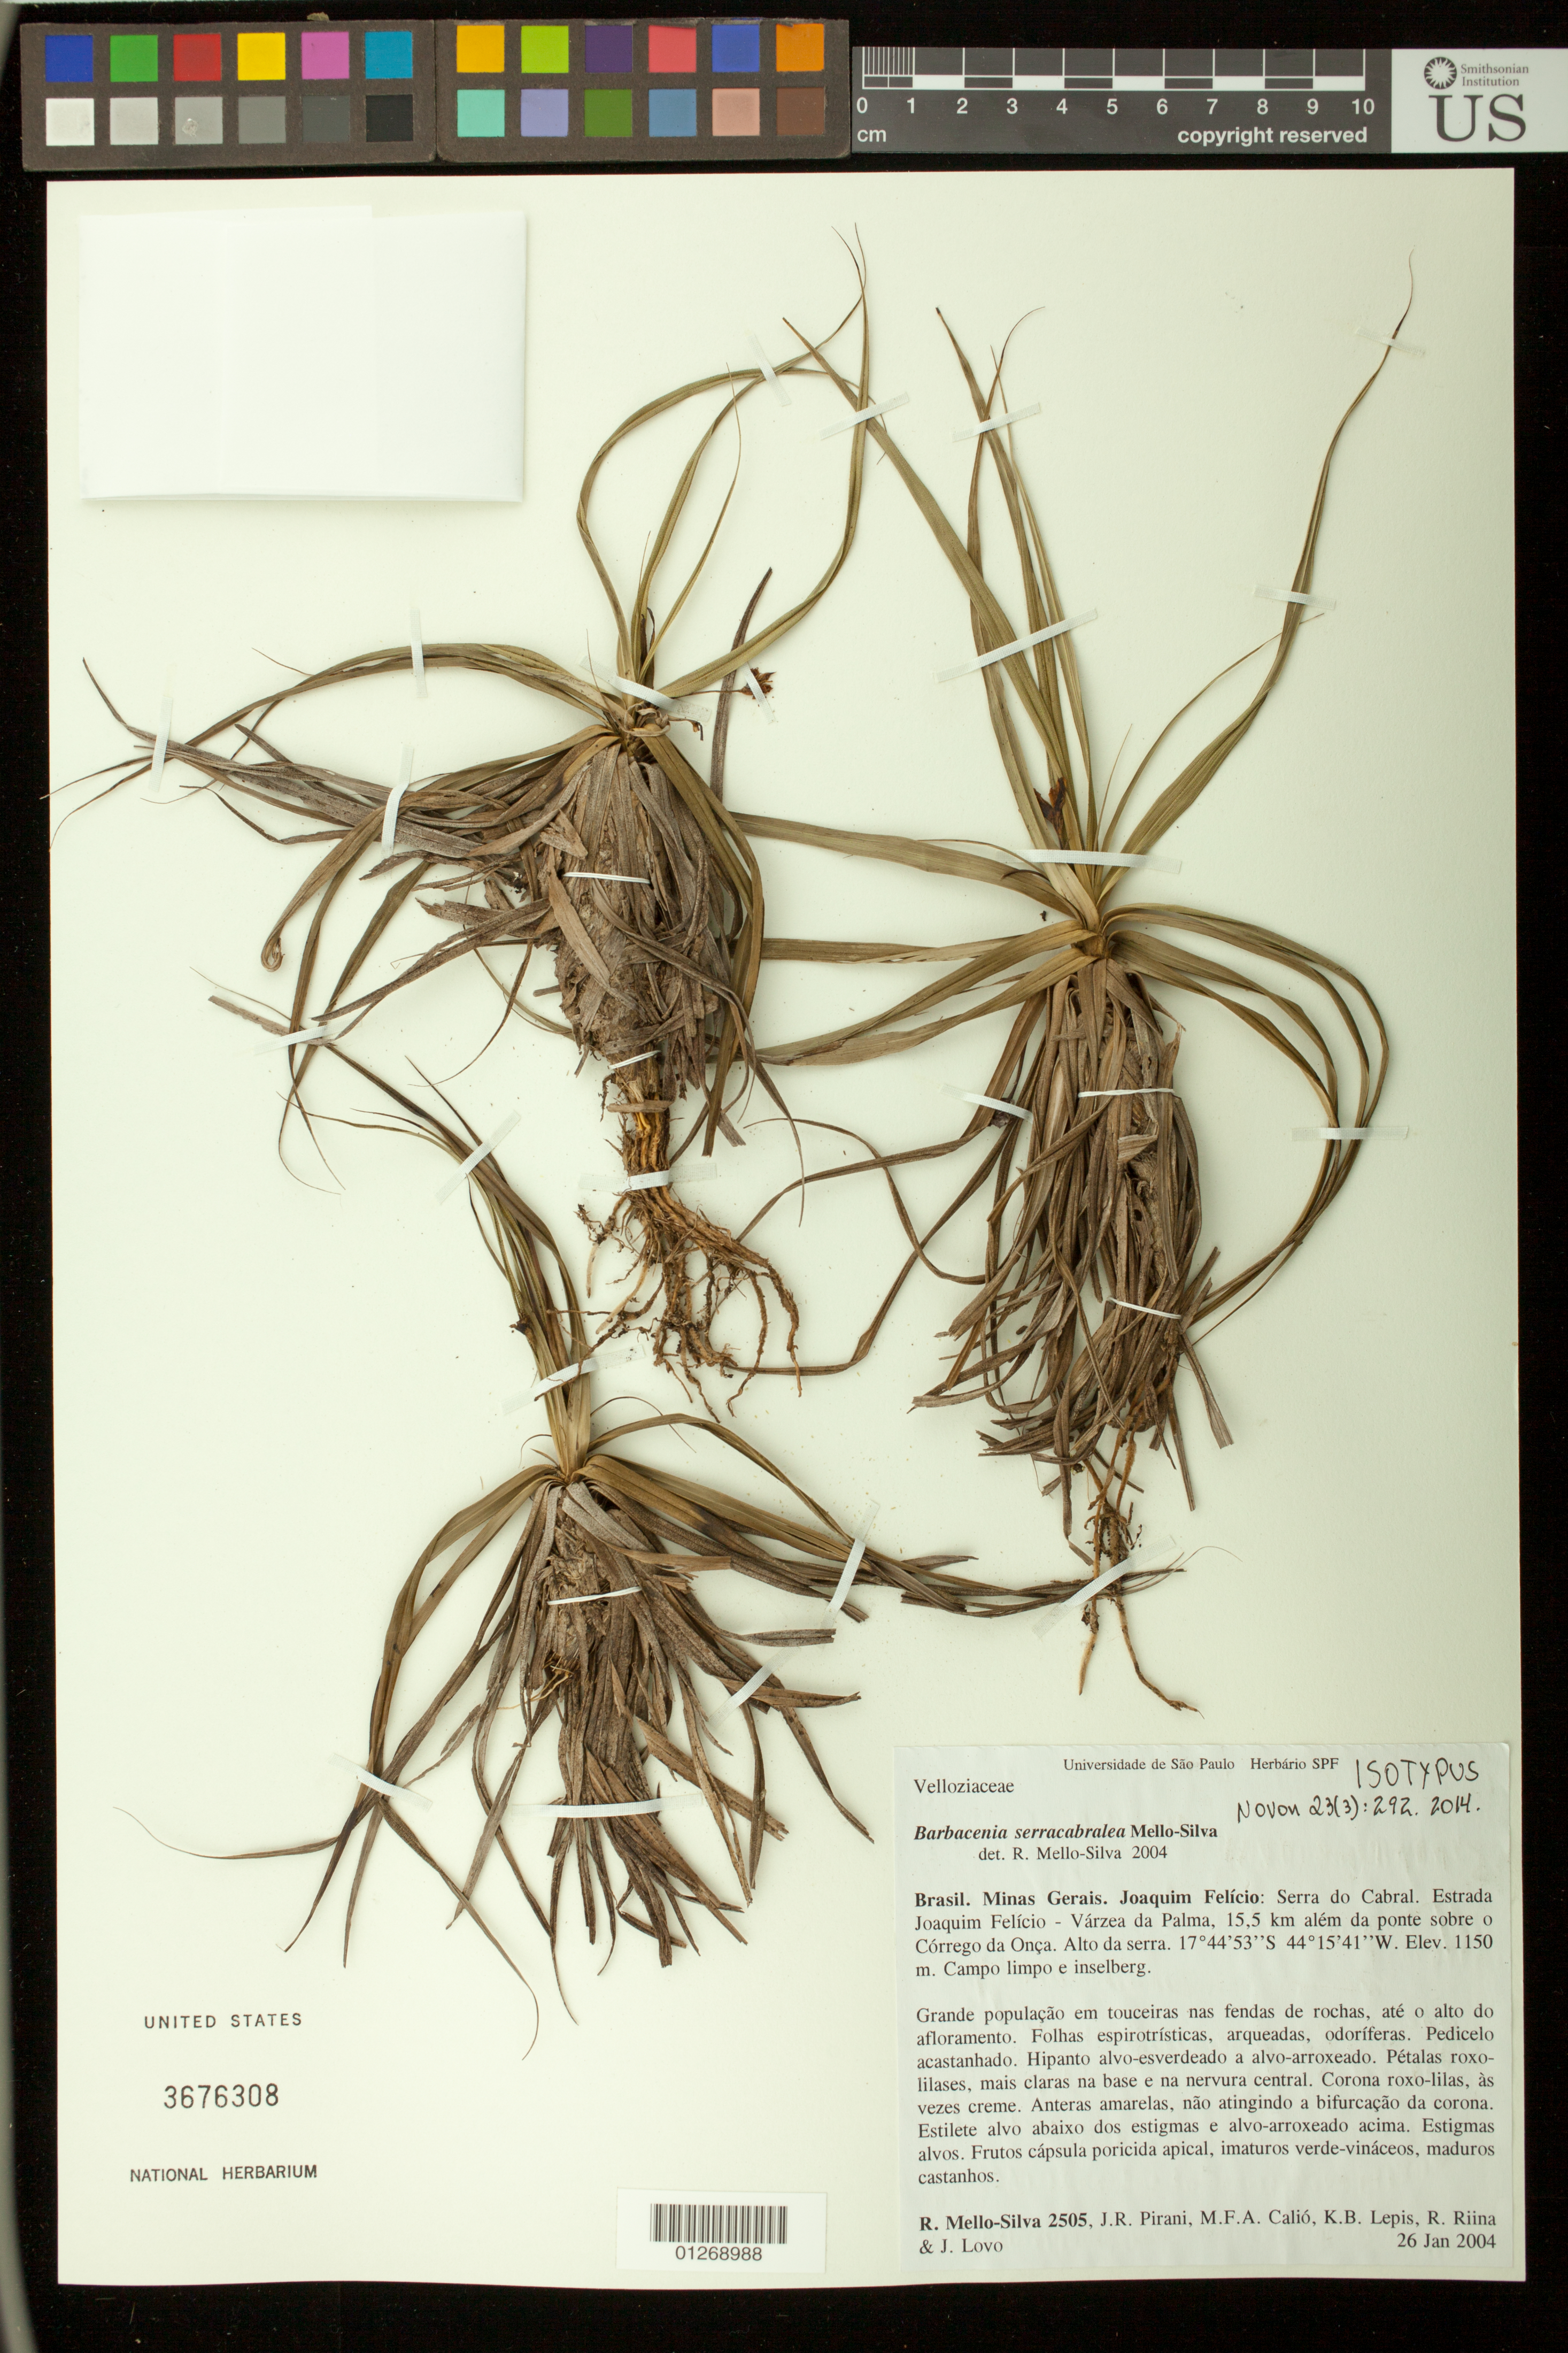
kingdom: Plantae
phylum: Tracheophyta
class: Liliopsida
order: Pandanales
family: Velloziaceae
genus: Barbacenia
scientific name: Barbacenia serracabralea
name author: Mello-Silva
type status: Isotype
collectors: R. Mello-Silva, J. R. Pirani, M. F. A. Calió, K. Lepis, R. Riina & J. Lovo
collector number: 2505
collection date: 2004-01-26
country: Brazil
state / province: Minas Gerais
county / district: Joaquim Felício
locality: Minas Gerais. Joaquim Felício: Serra do Cabral. Estrada Joaquim Felício - Várzea de Palma, 15.5 km além da ponte sobre o Córrego da Onça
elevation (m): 1150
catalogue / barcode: US 3676308